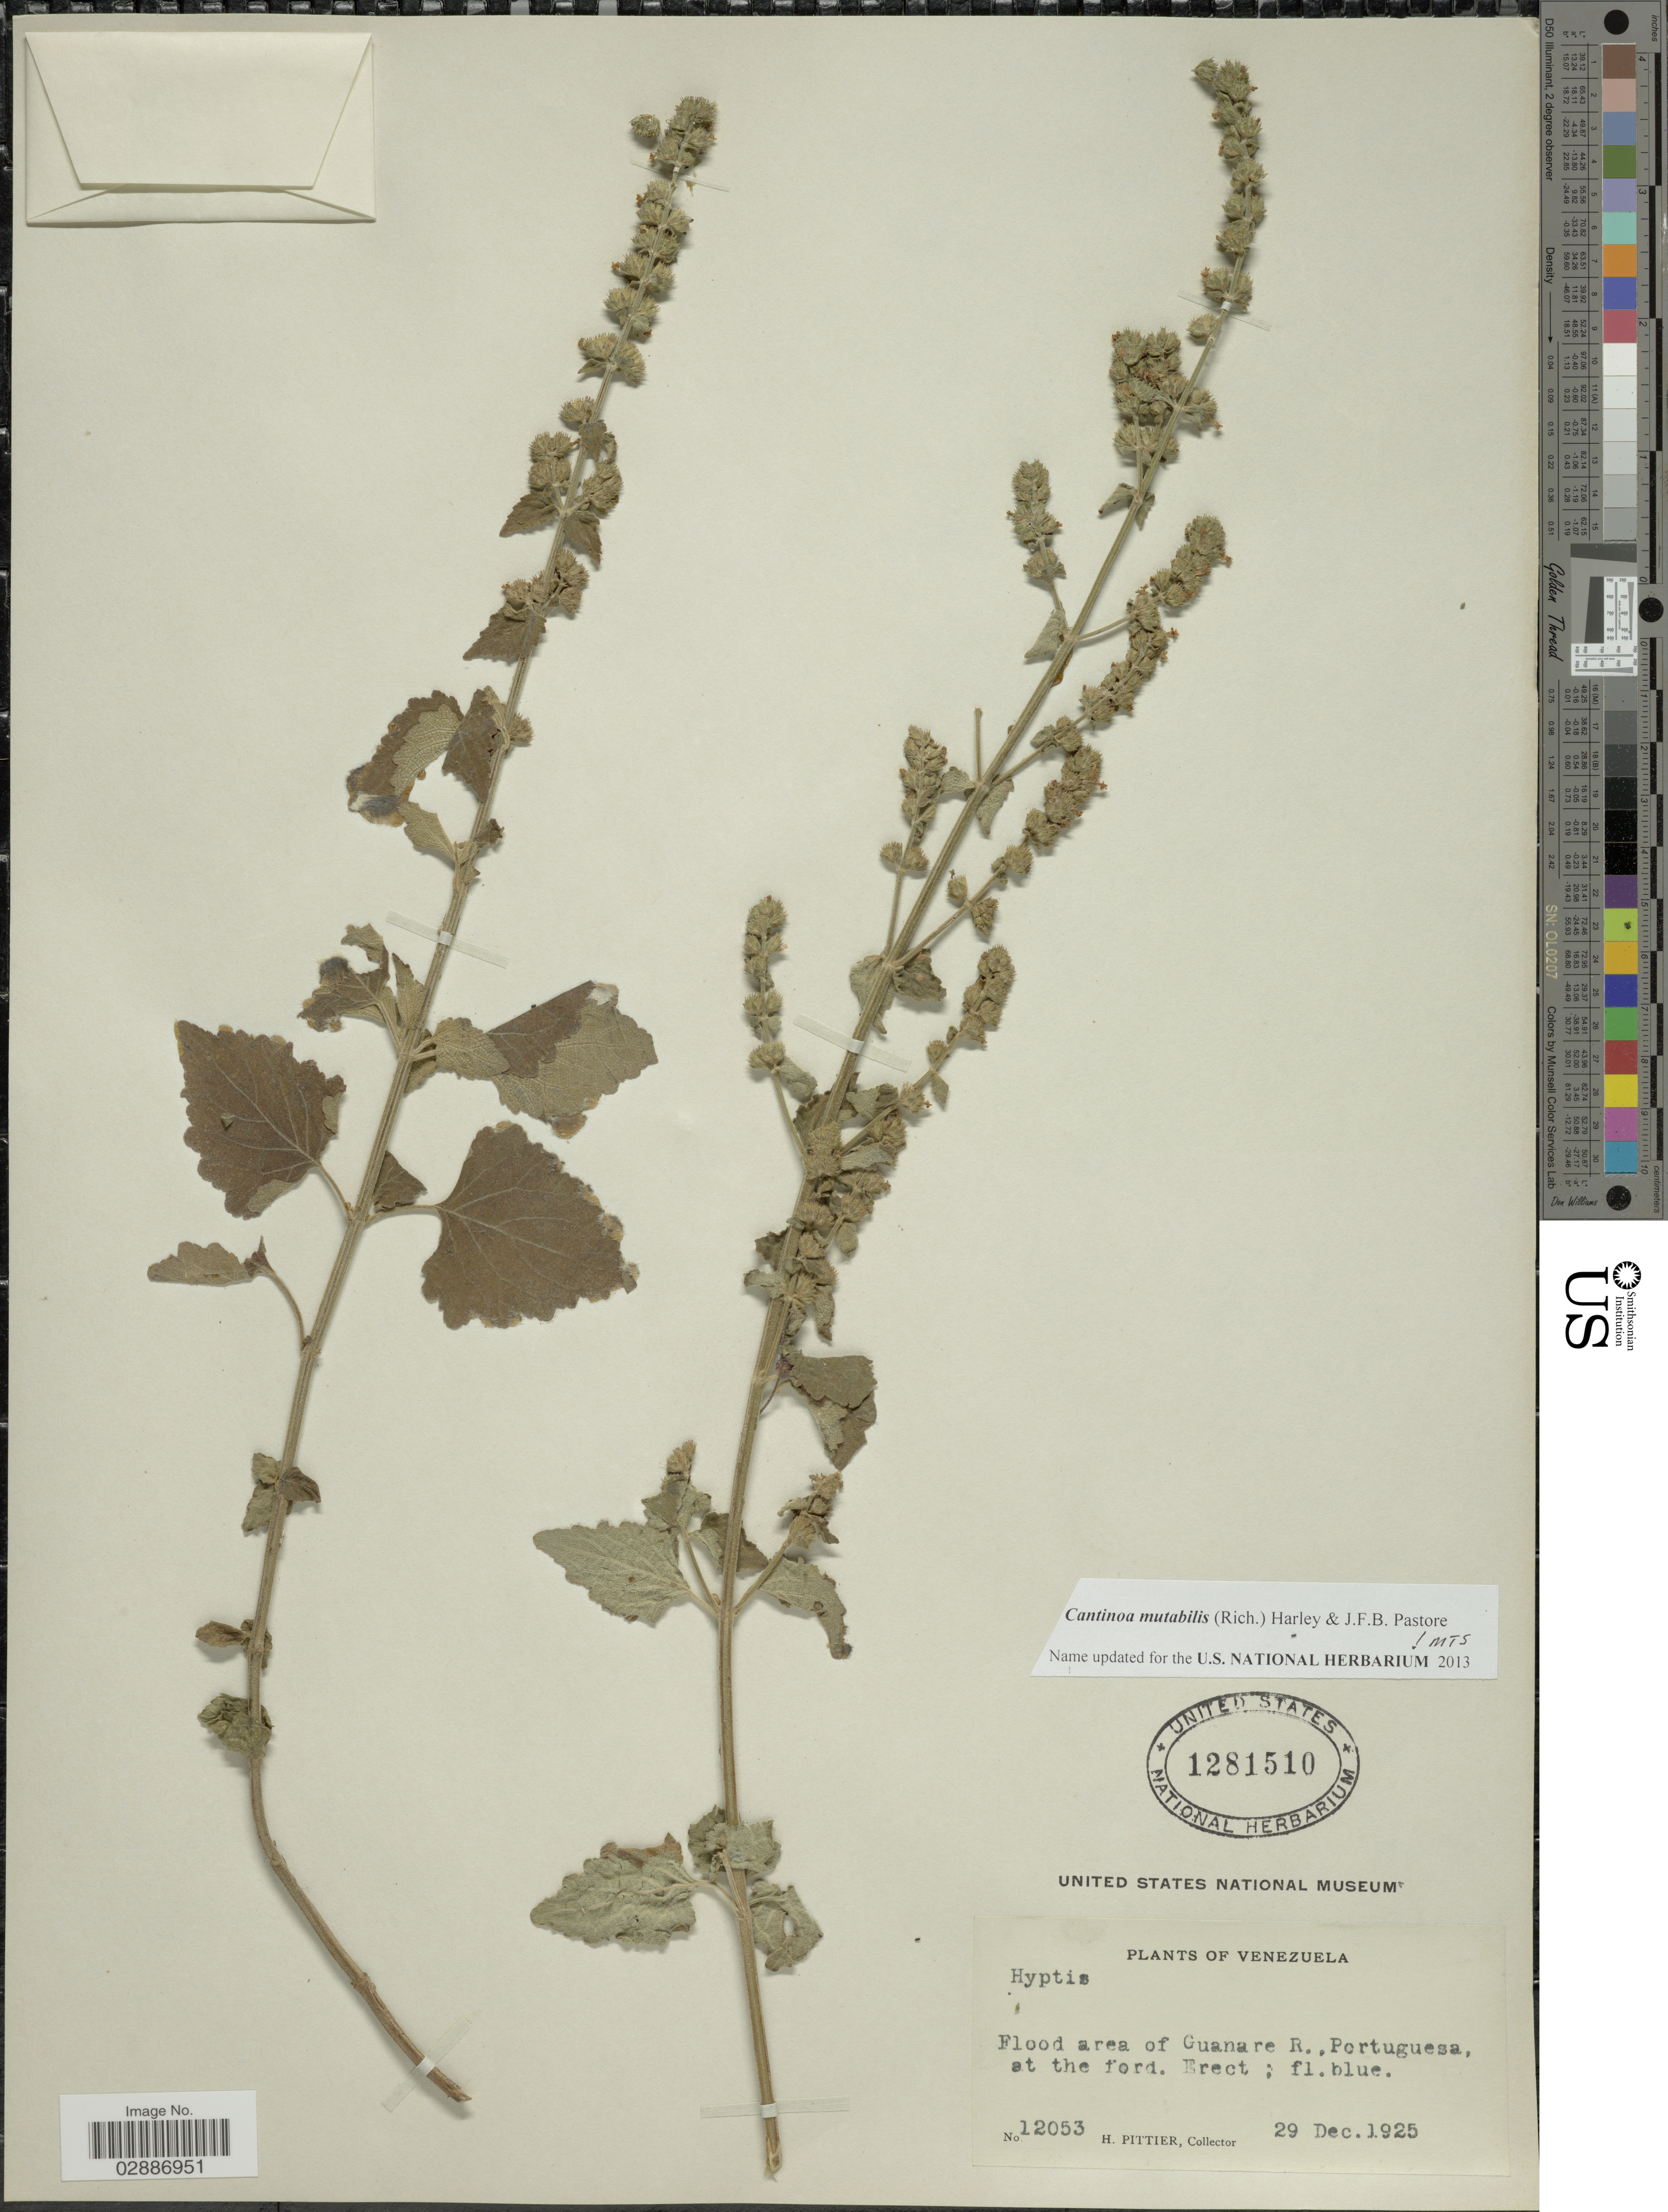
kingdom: Plantae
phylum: Tracheophyta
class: Magnoliopsida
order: Lamiales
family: Lamiaceae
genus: Cantinoa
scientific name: Cantinoa mutabilis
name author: (Epling) Harley & J.F.B. Pastore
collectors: H. F. Pittier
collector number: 12053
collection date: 1925-12-29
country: Venezuela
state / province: Portuguesa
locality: Flood area of Guanare R., Portuguesa, at the ford.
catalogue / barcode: US 1281510